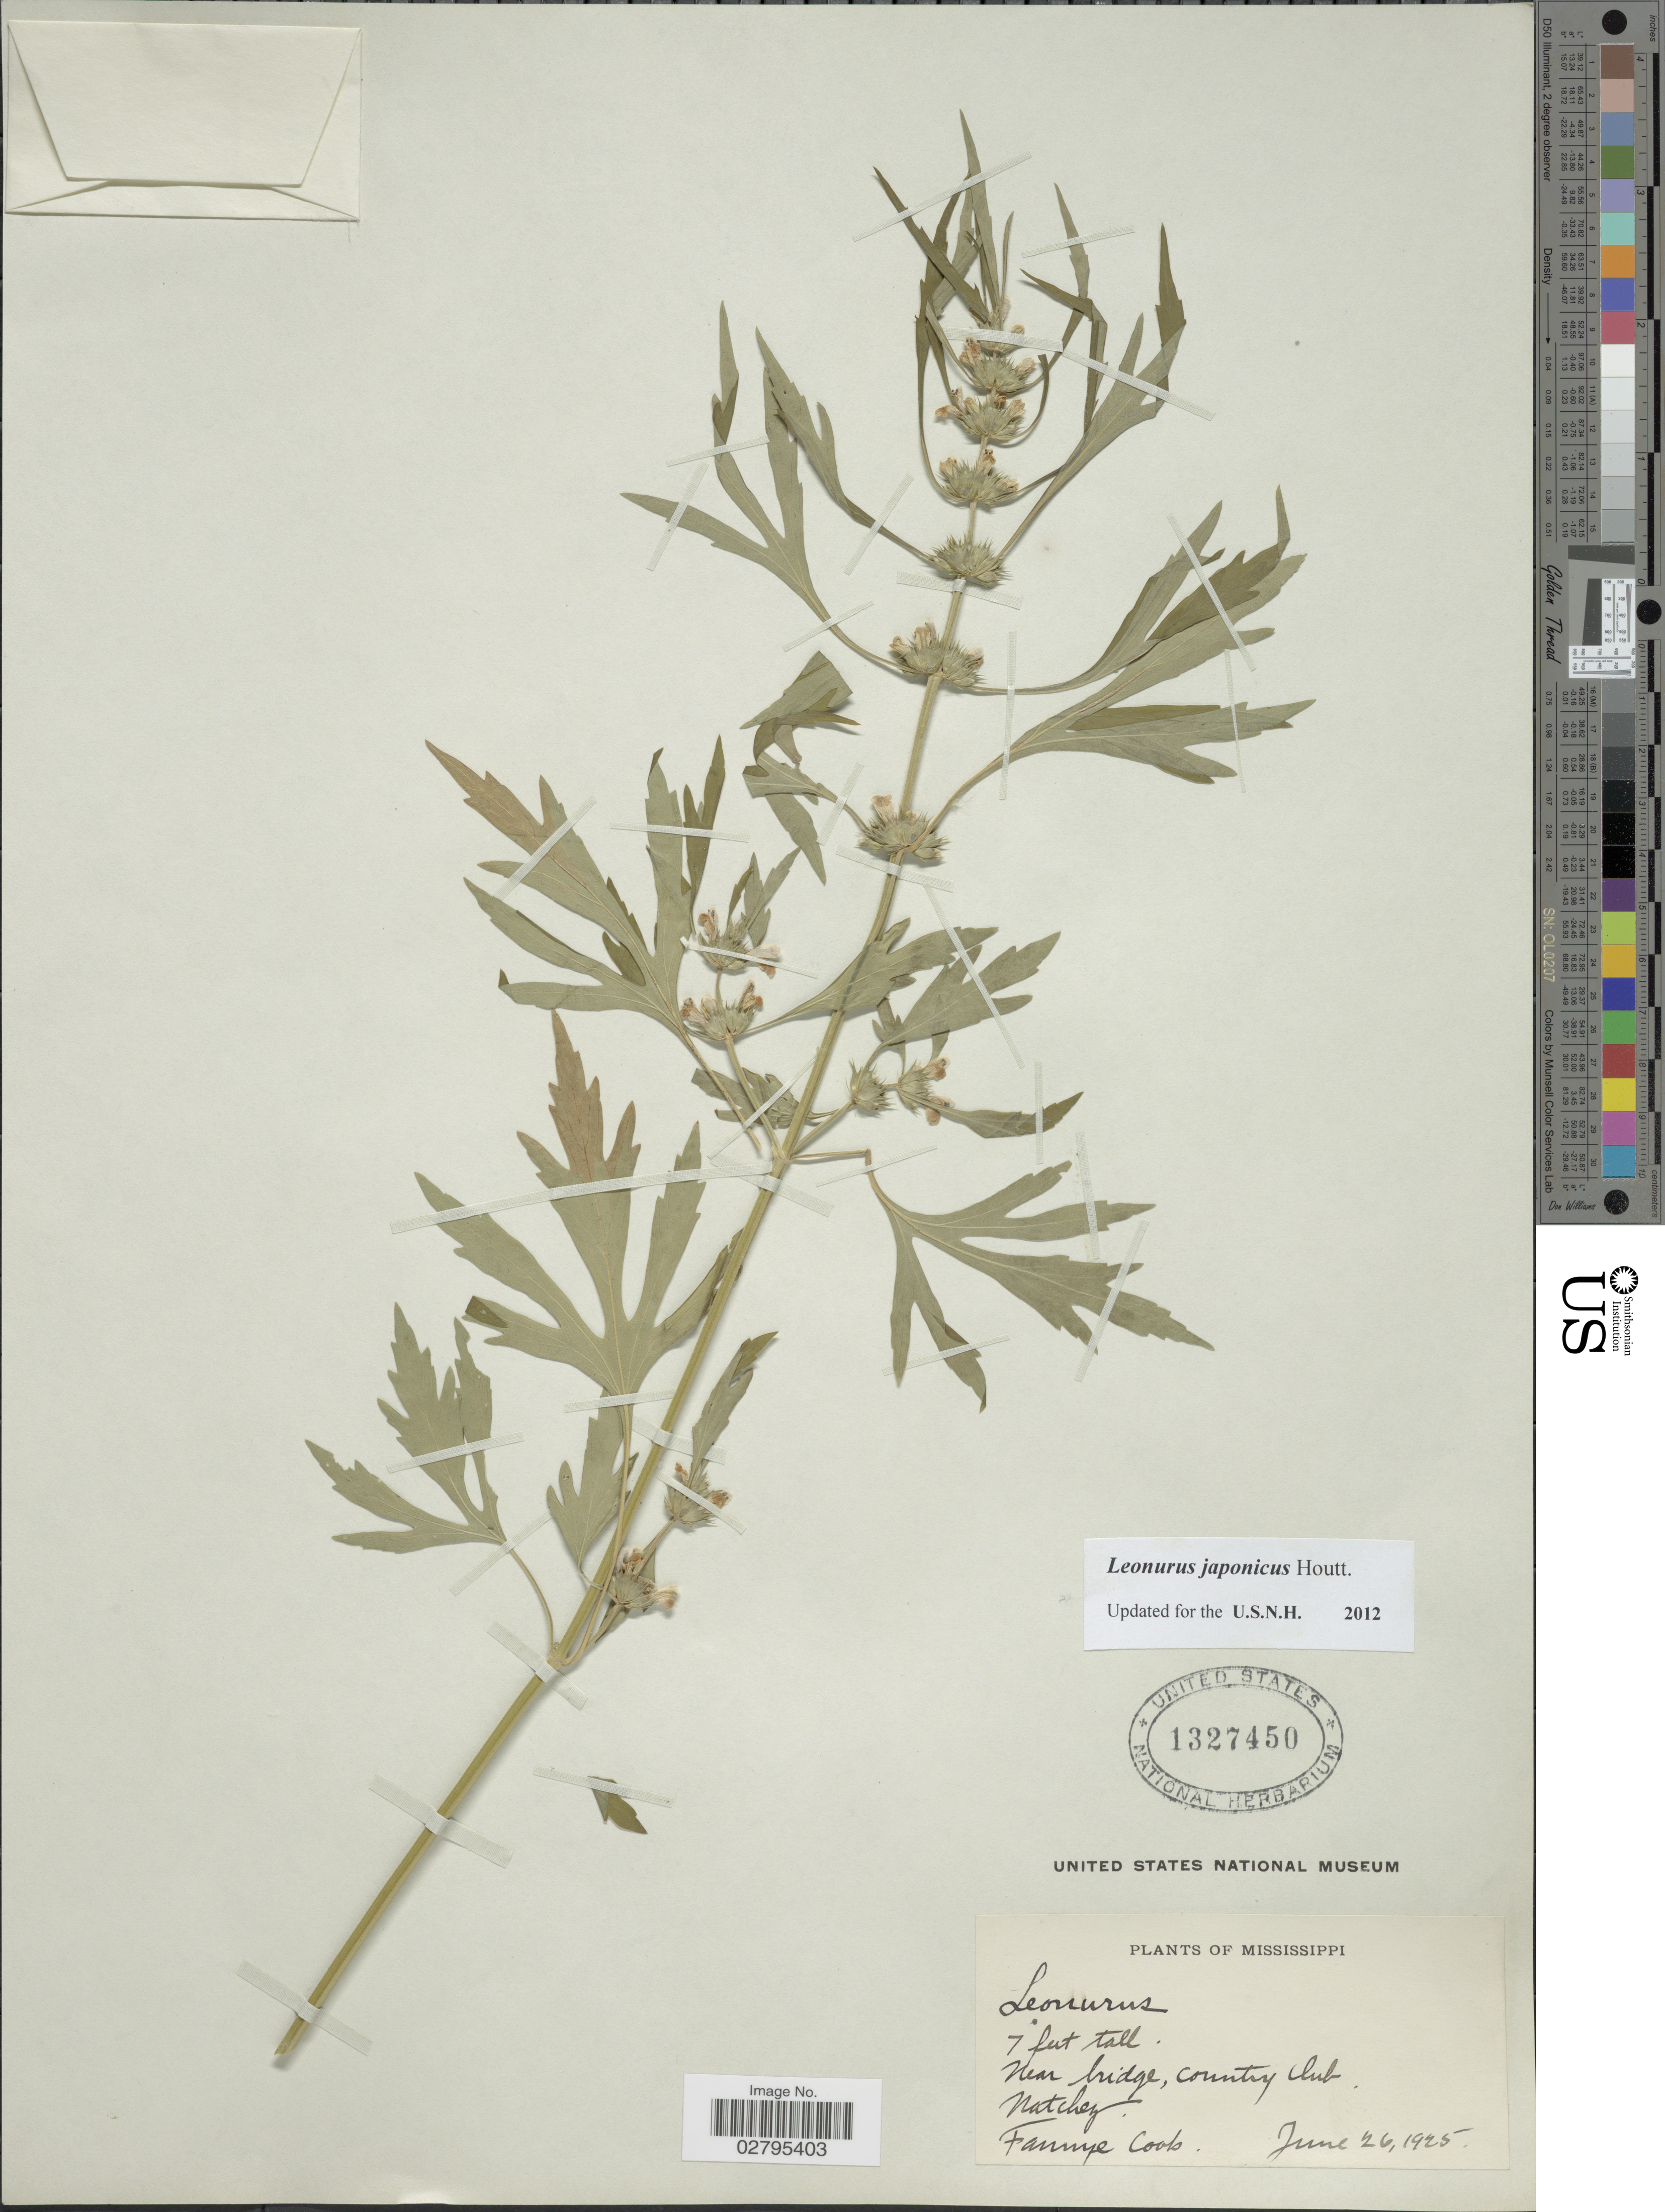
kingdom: Plantae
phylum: Tracheophyta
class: Magnoliopsida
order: Lamiales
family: Lamiaceae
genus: Leonurus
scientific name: Leonurus japonicus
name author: Houtt.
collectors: F. A. Cook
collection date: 1925-06-26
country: United States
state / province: Mississippi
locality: Near bridge, country club, Natchez.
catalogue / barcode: US 1327450